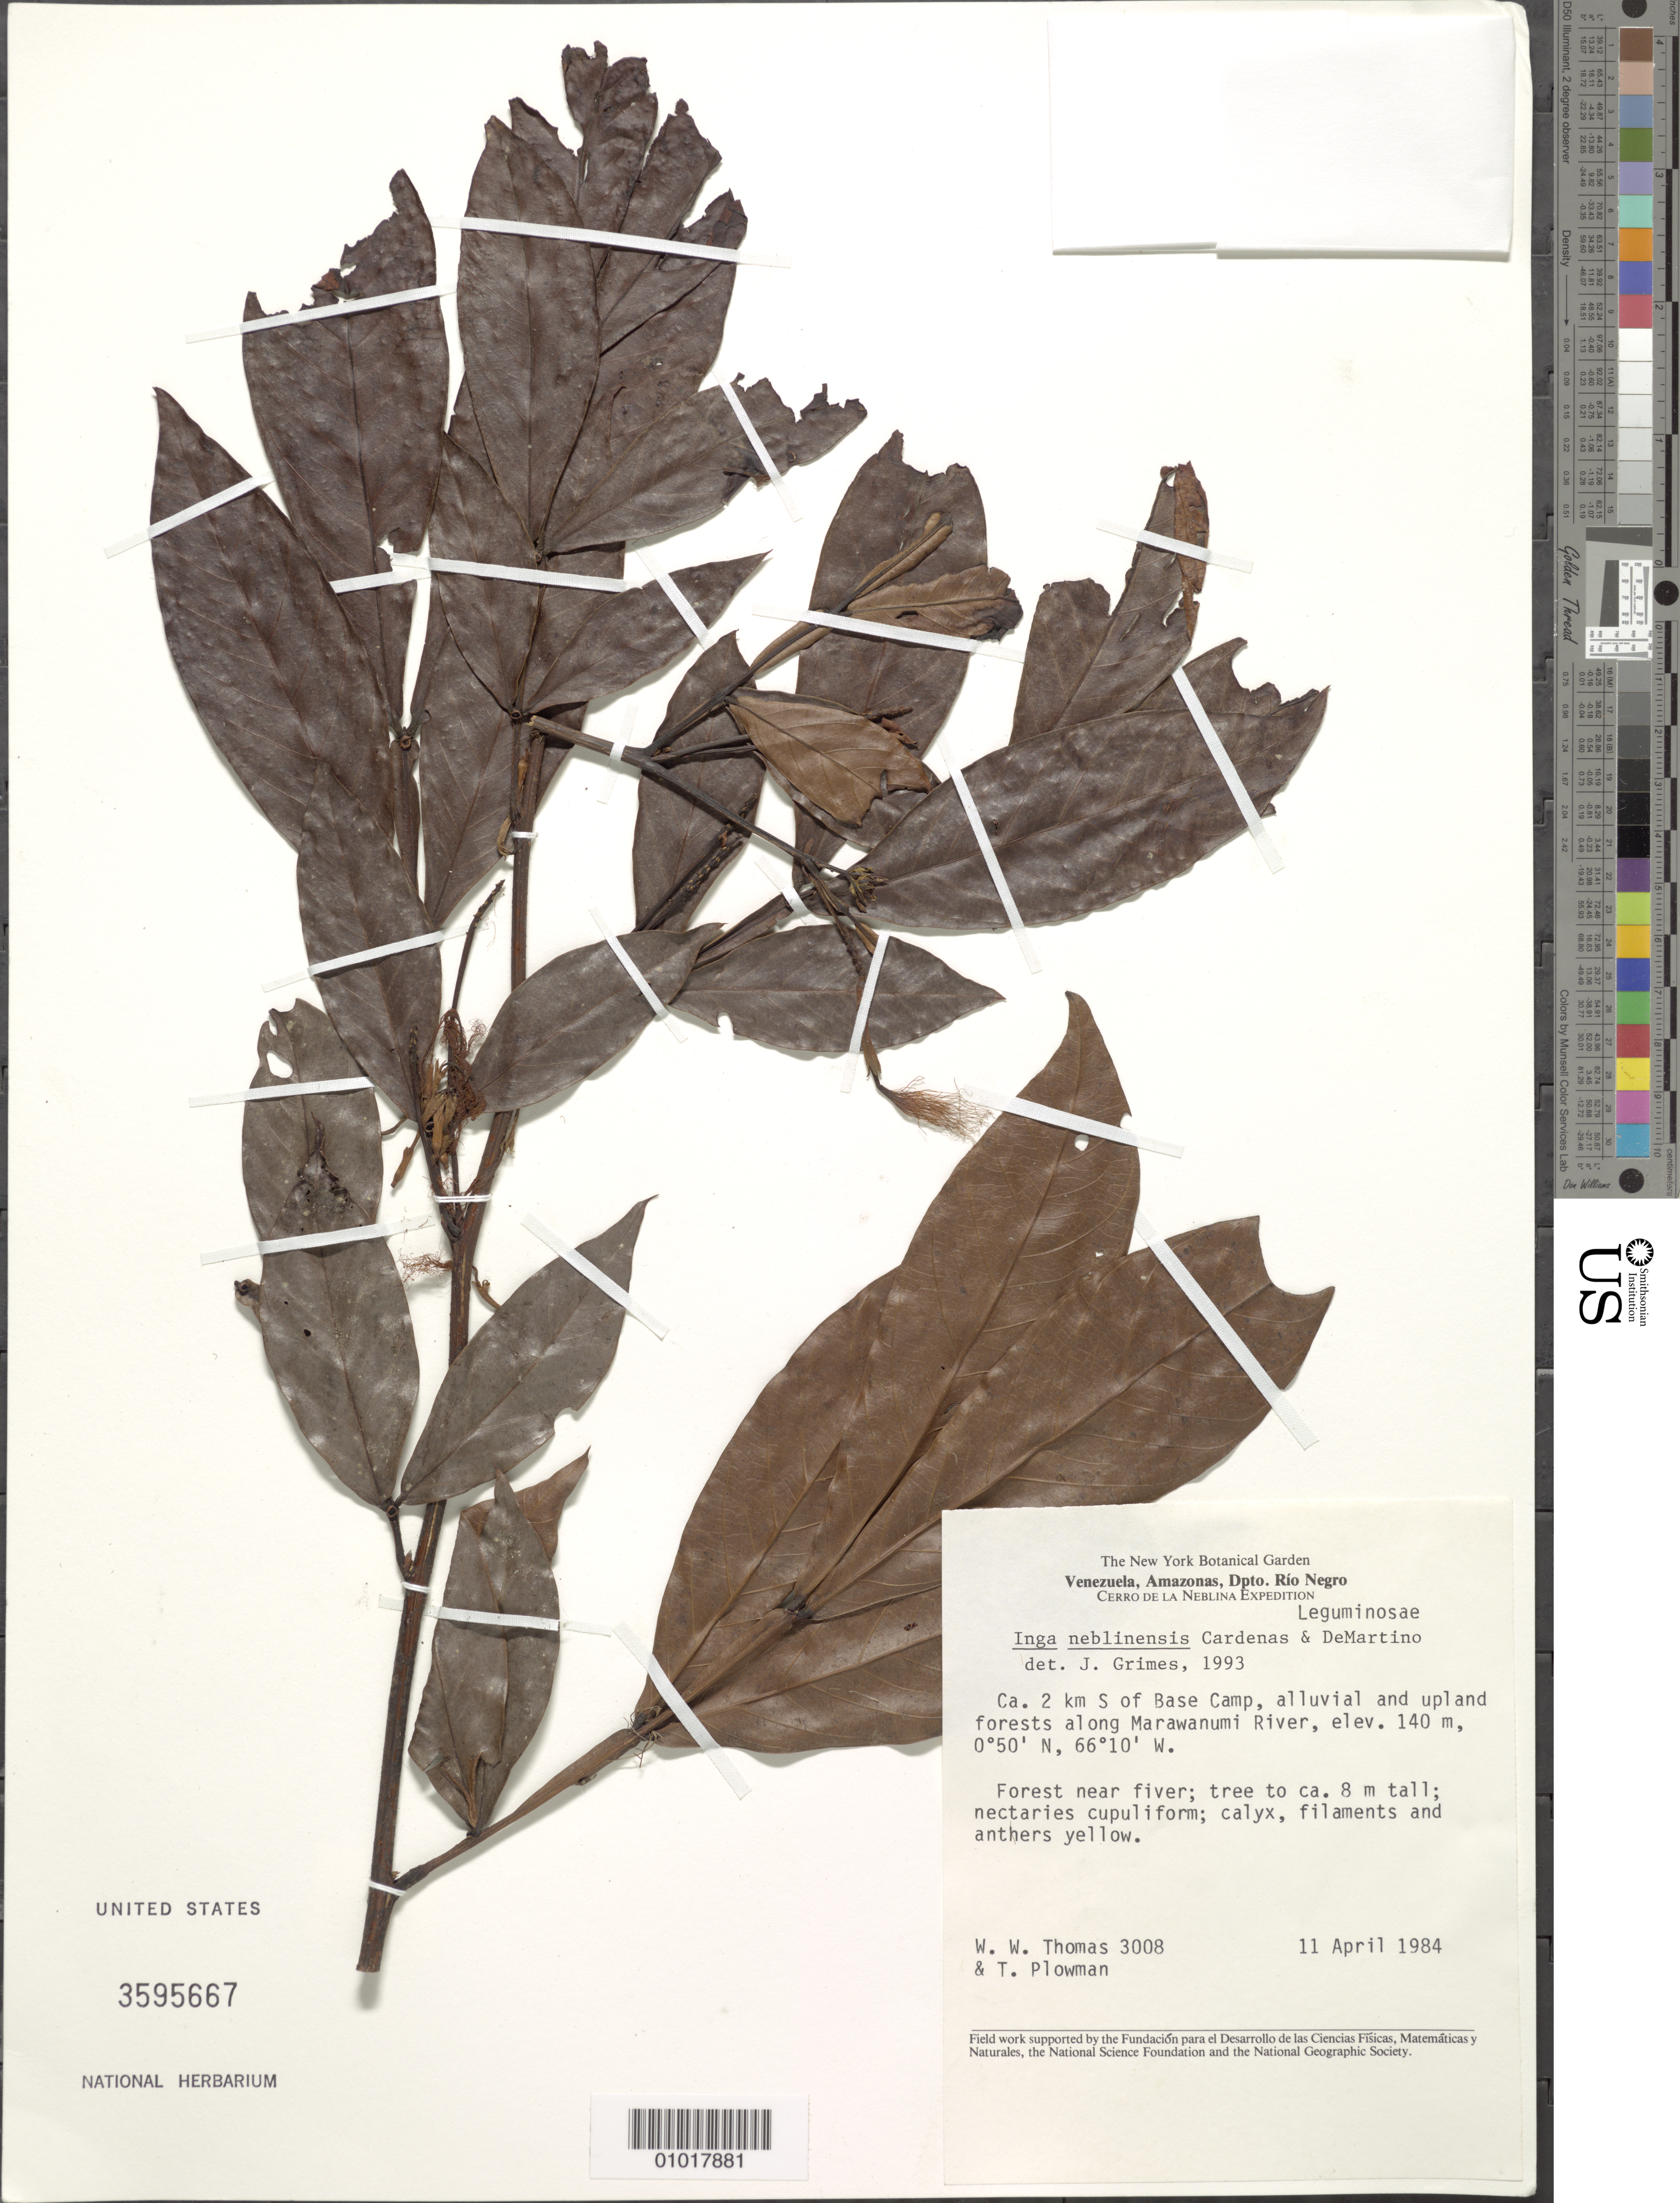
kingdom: Plantae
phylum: Tracheophyta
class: Magnoliopsida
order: Fabales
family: Fabaceae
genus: Inga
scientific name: Inga neblinensis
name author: L. Cárdenas & De Martino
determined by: Grimes, J.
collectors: W. W. Thomas & T. Plowman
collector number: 3008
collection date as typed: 11-Apr-84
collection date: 1984-04-11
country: Venezuela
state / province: Amazonas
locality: Ca. 2 km S of Base Camp, alluvial and upland forests along Marawanumi River.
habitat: Forest near river.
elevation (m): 140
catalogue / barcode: US 3595667